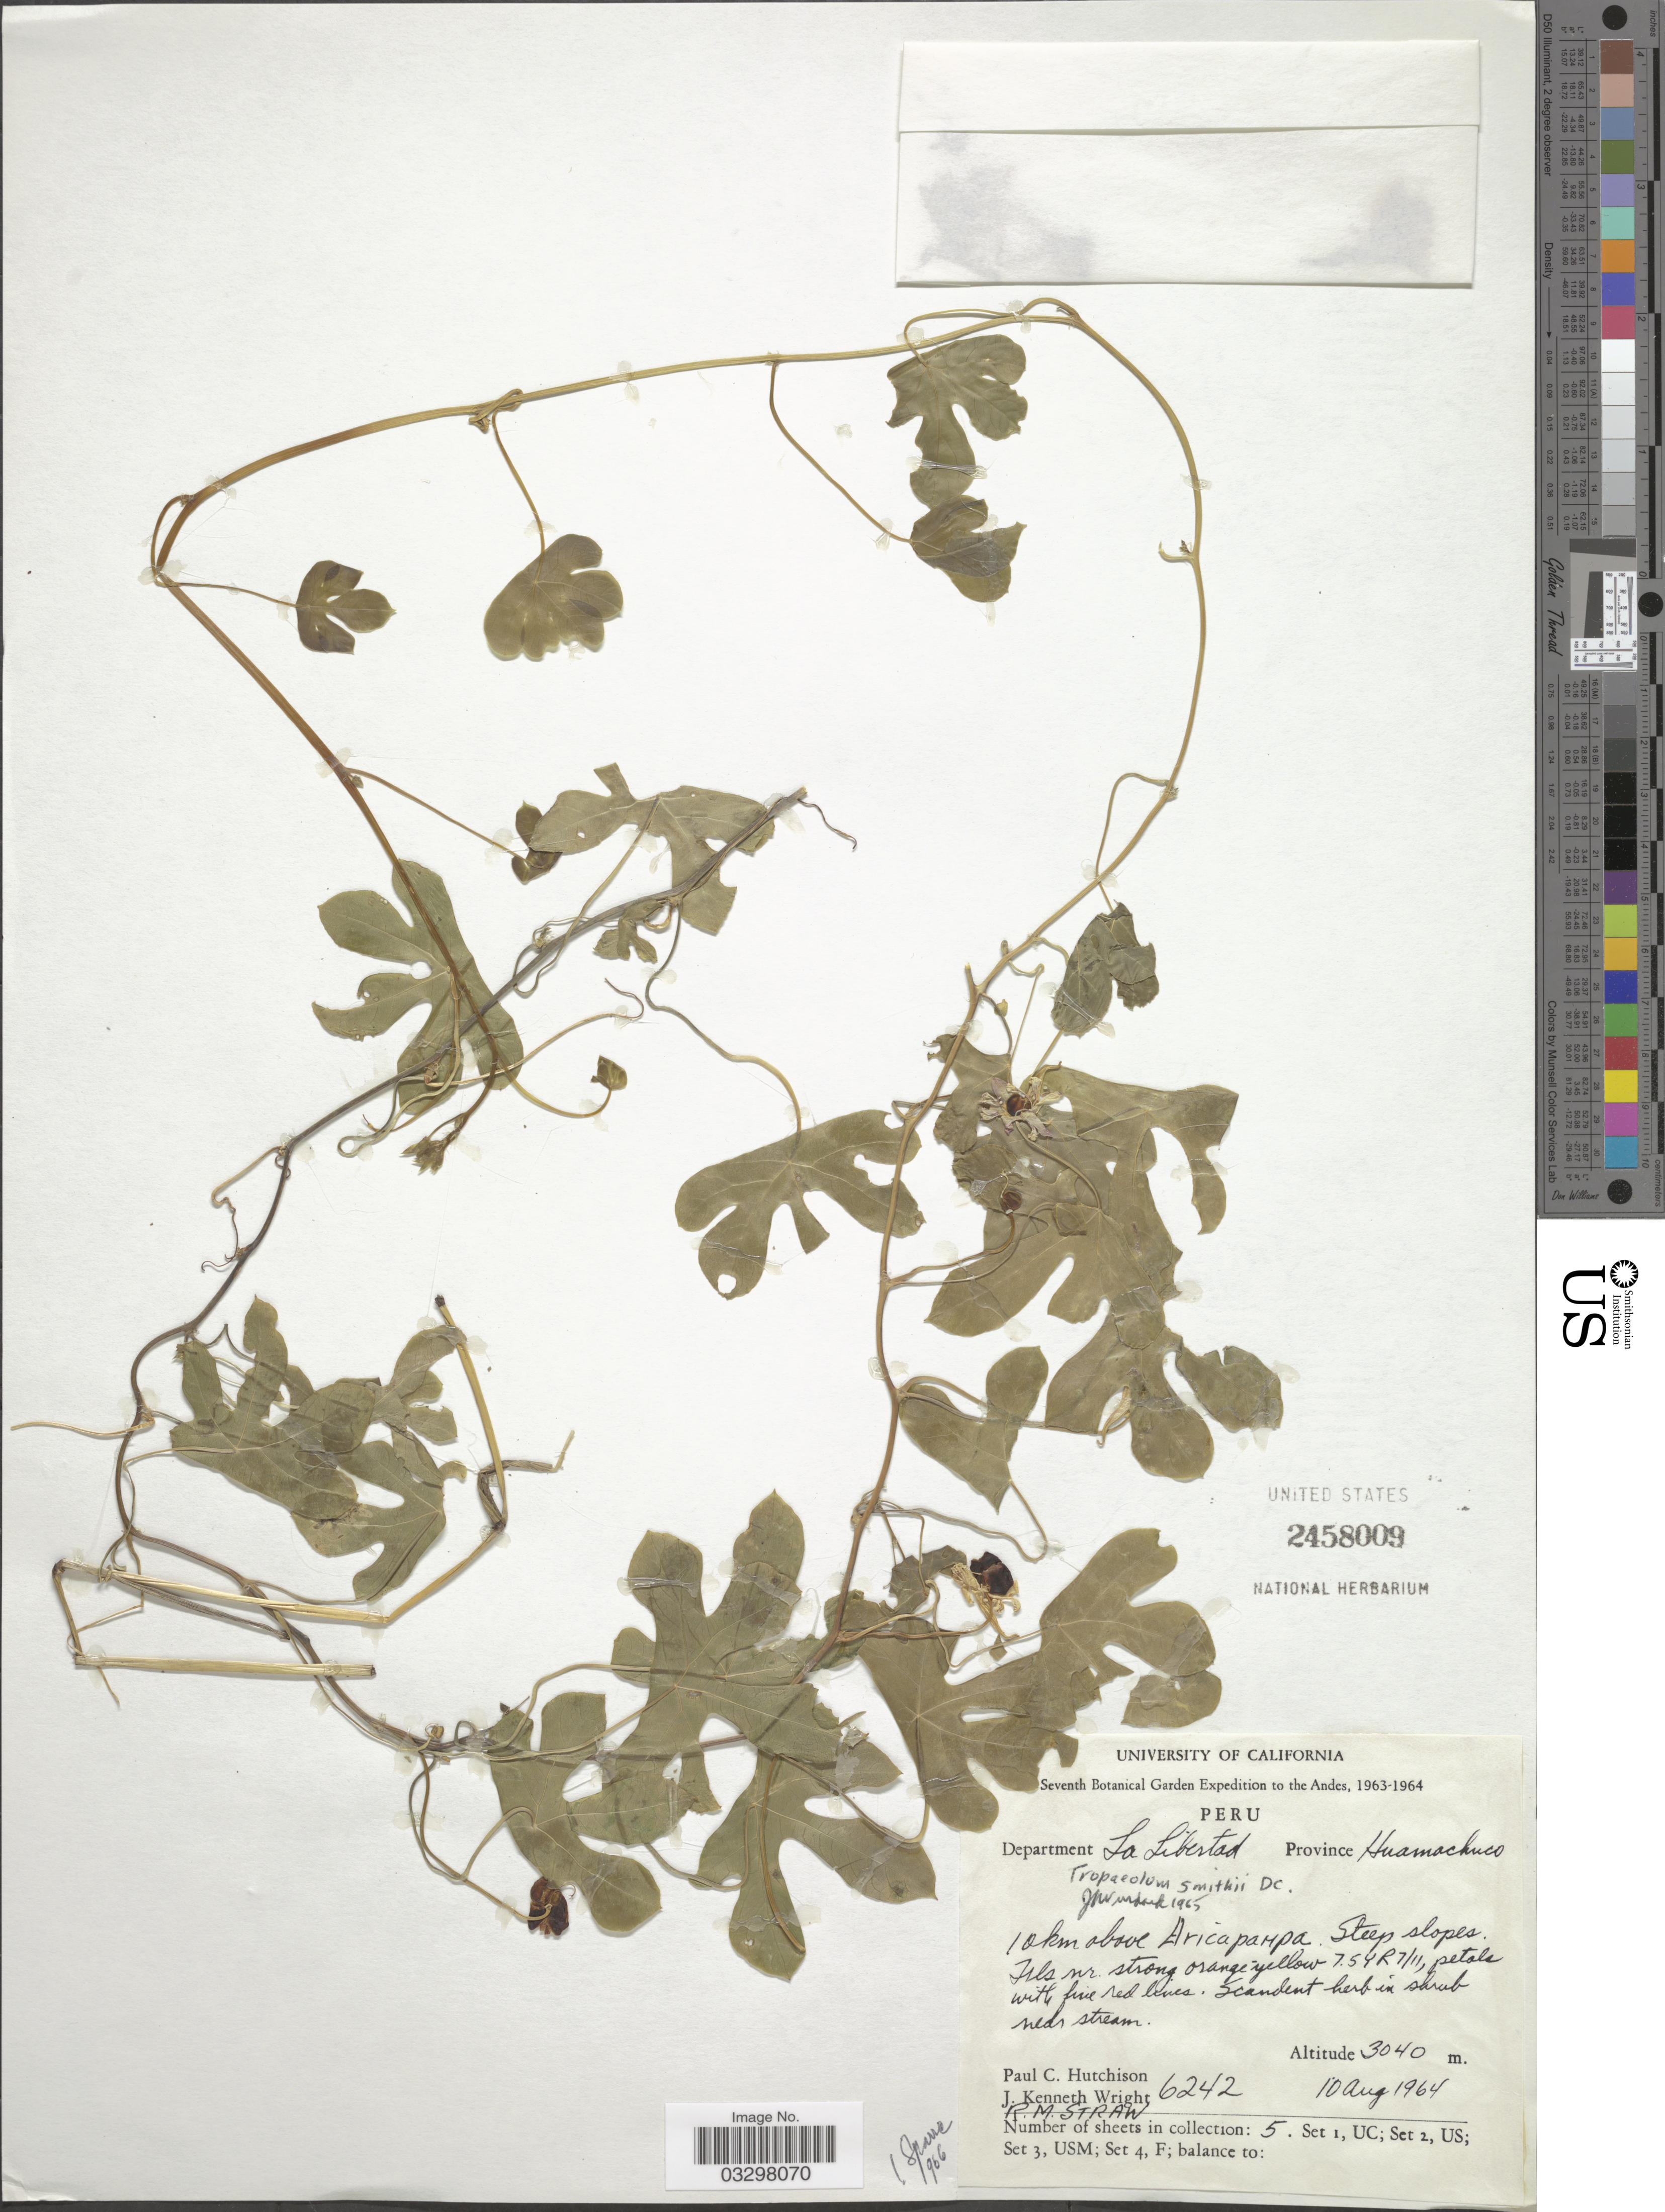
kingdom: Plantae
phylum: Tracheophyta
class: Magnoliopsida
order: Brassicales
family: Tropaeolaceae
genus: Tropaeolum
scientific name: Tropaeolum smithii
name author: DC.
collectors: P. C. Hutchison & J. K. Wright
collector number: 6242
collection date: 1964-08-10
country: Peru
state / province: La Libertad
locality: Andes, Department La Libertad, Province Huamachuco, 10 km above Aricapampa.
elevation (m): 3040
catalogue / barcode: US 2458009